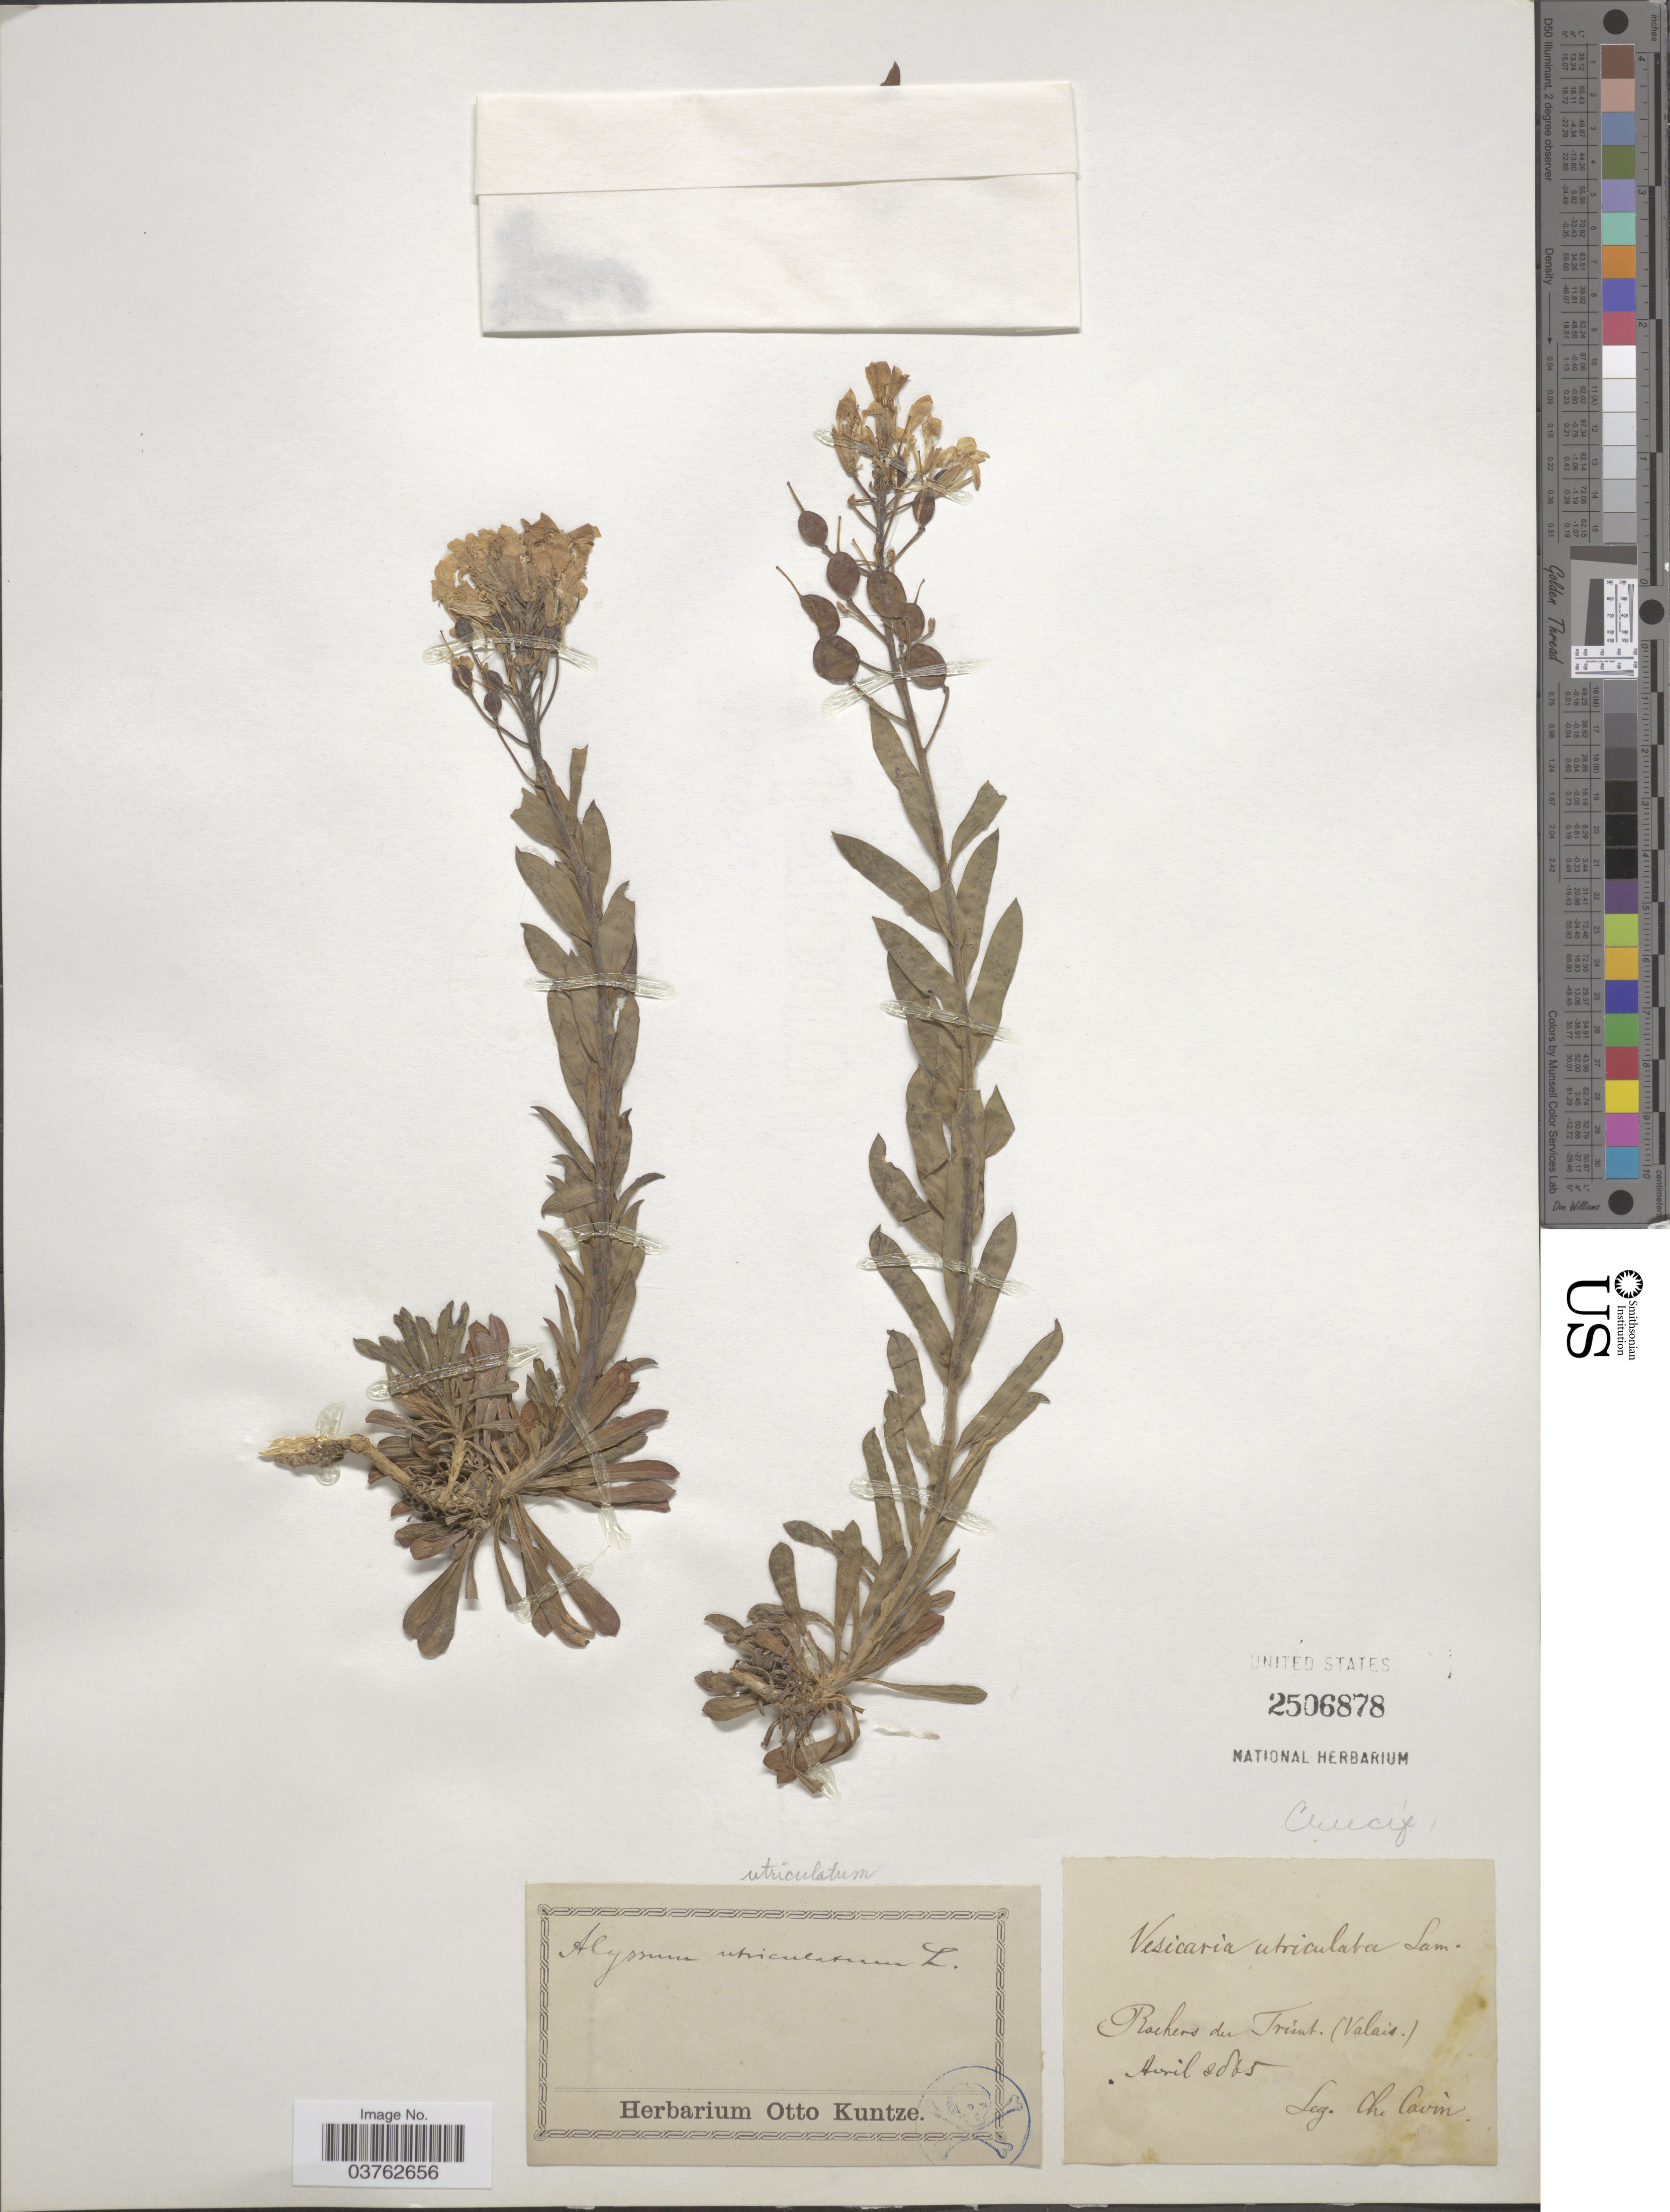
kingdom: Plantae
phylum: Tracheophyta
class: Magnoliopsida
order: Brassicales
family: Brassicaceae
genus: Physaria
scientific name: Physaria utriculata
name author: L.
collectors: C. Cavin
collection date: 1865-04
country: Switzerland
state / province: Valais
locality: Rochers du Trient.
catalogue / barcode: US 2506878